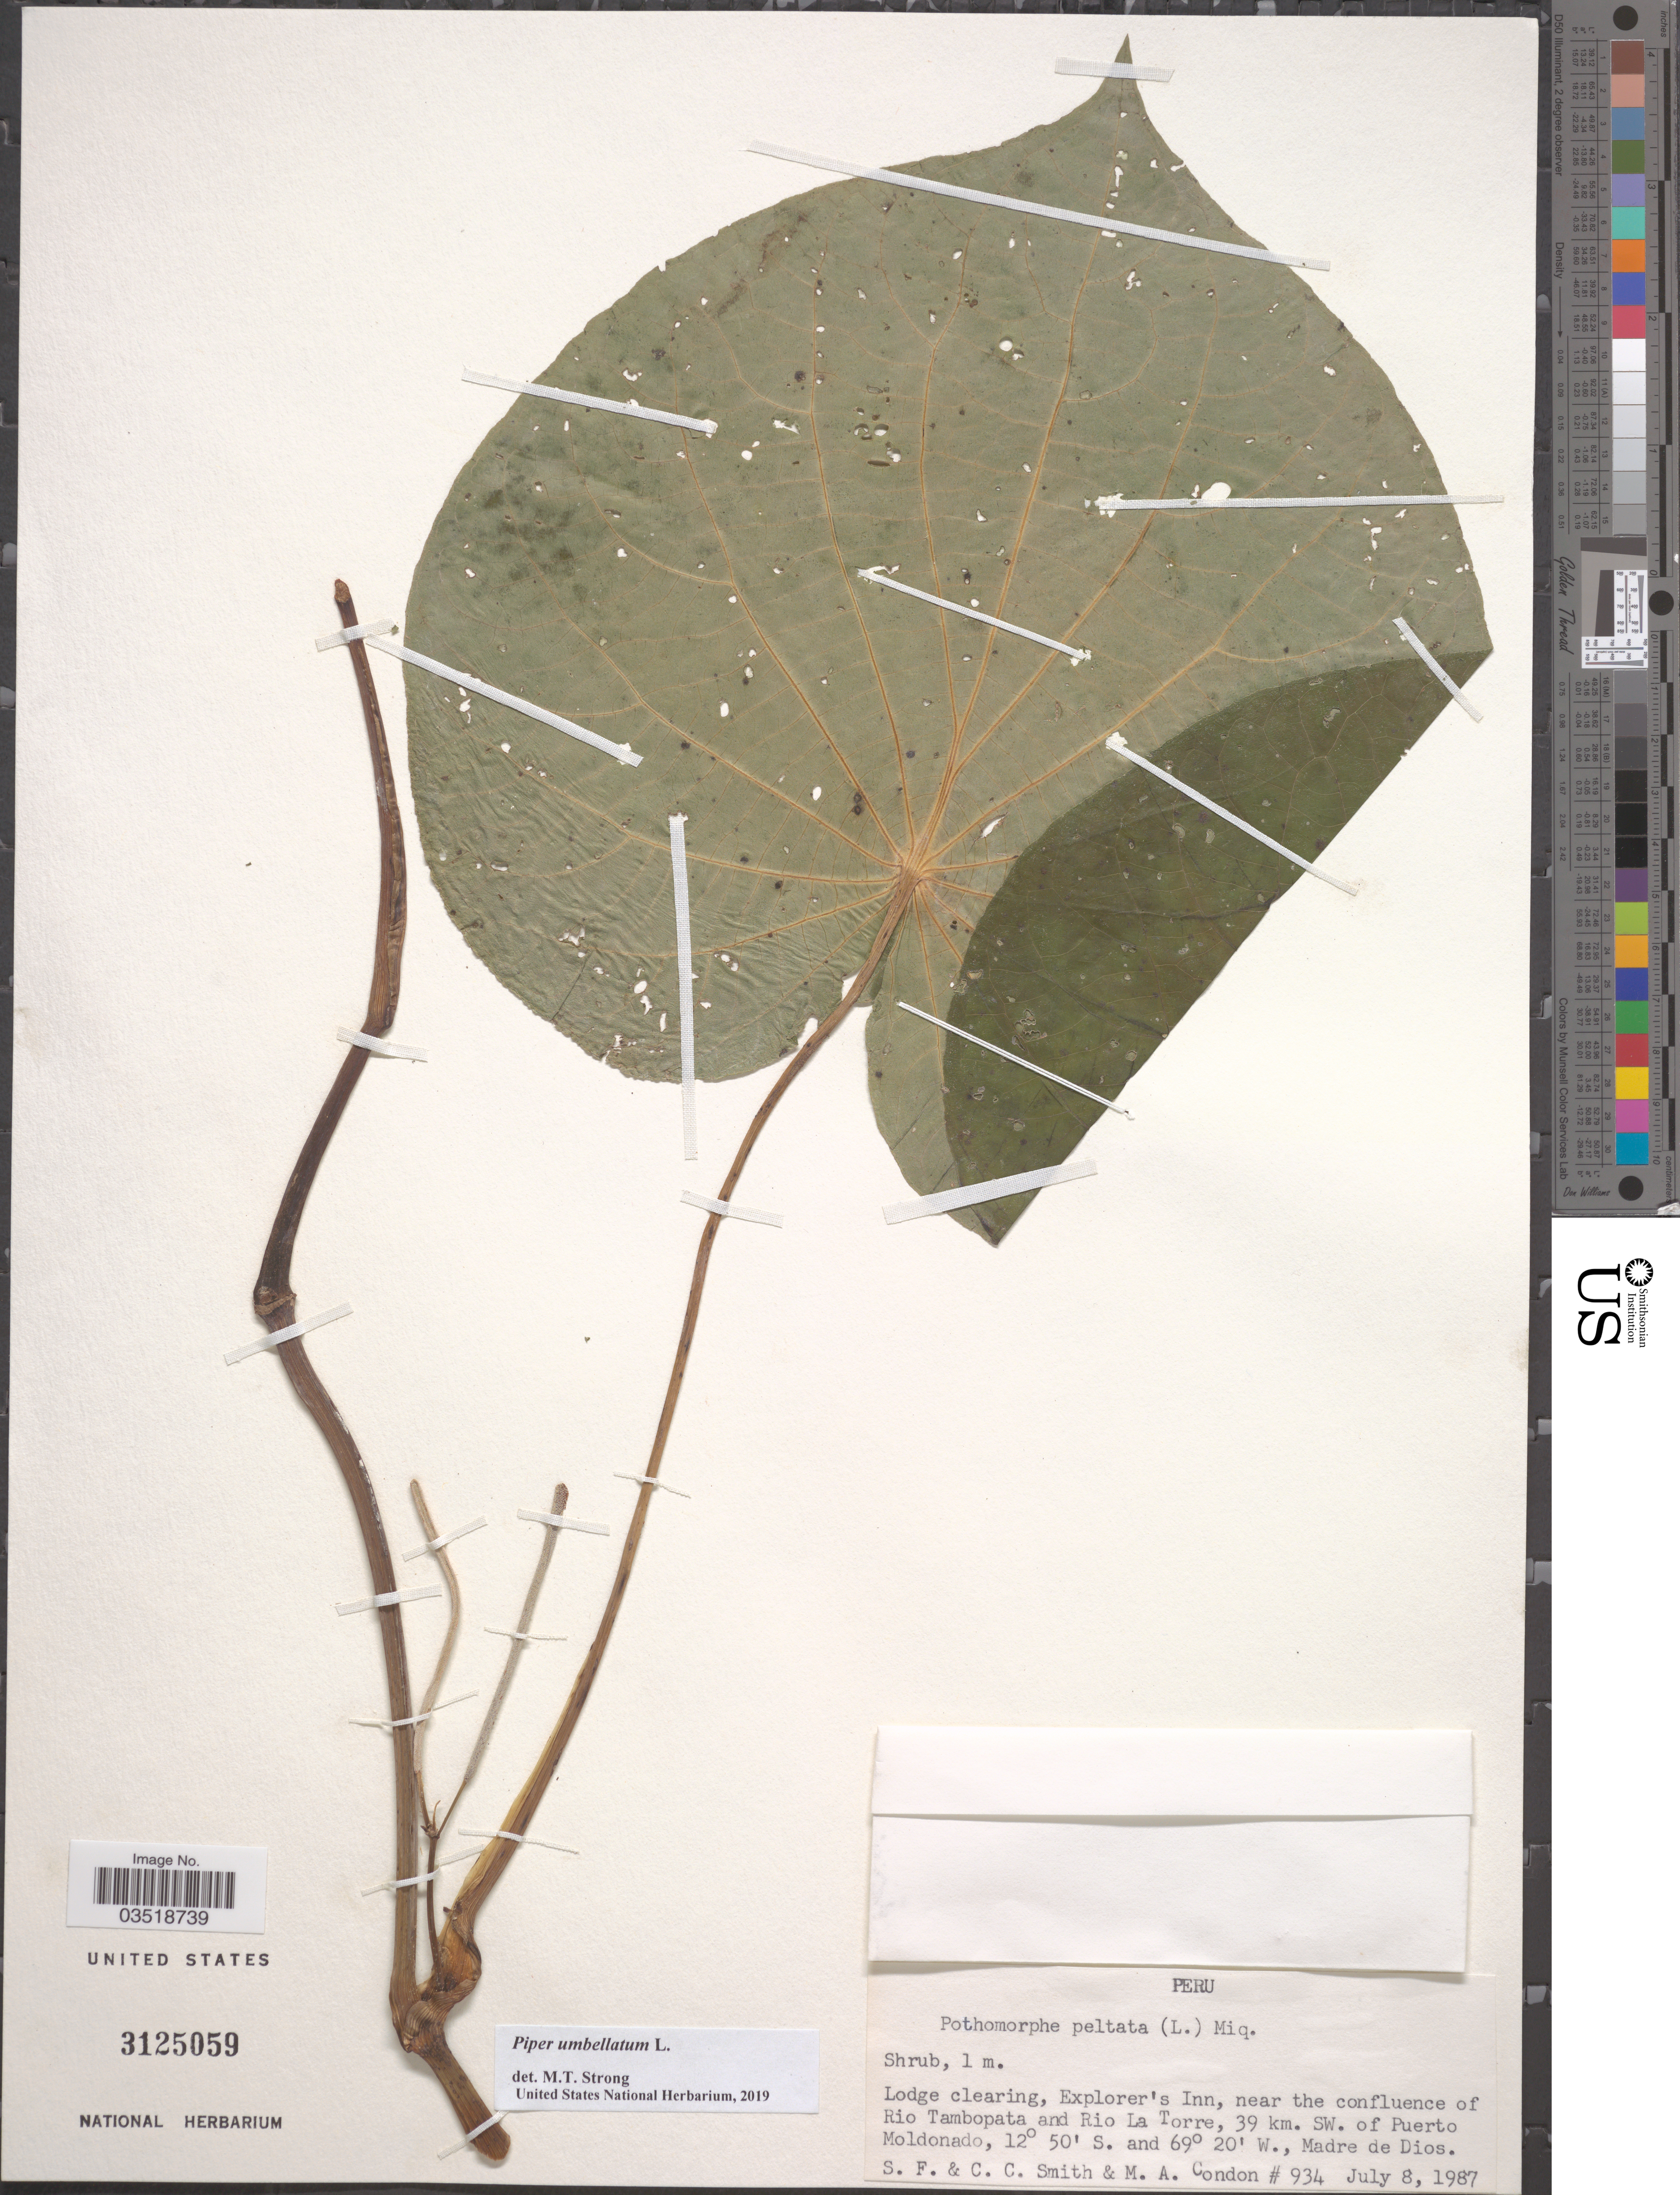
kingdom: Plantae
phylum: Tracheophyta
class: Magnoliopsida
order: Piperales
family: Piperaceae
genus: Piper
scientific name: Piper umbellatum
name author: L.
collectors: S.F. Smith, C. C. Smith & M. Condon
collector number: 934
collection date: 1987-07-08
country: Peru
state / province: Madre de Dios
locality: Lodge clearing, Explorer's Inn, near the confluence of Rio Tambopata and Rio La Torre, 39 km. SW. of Puerto Moldonado.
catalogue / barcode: US 3125059